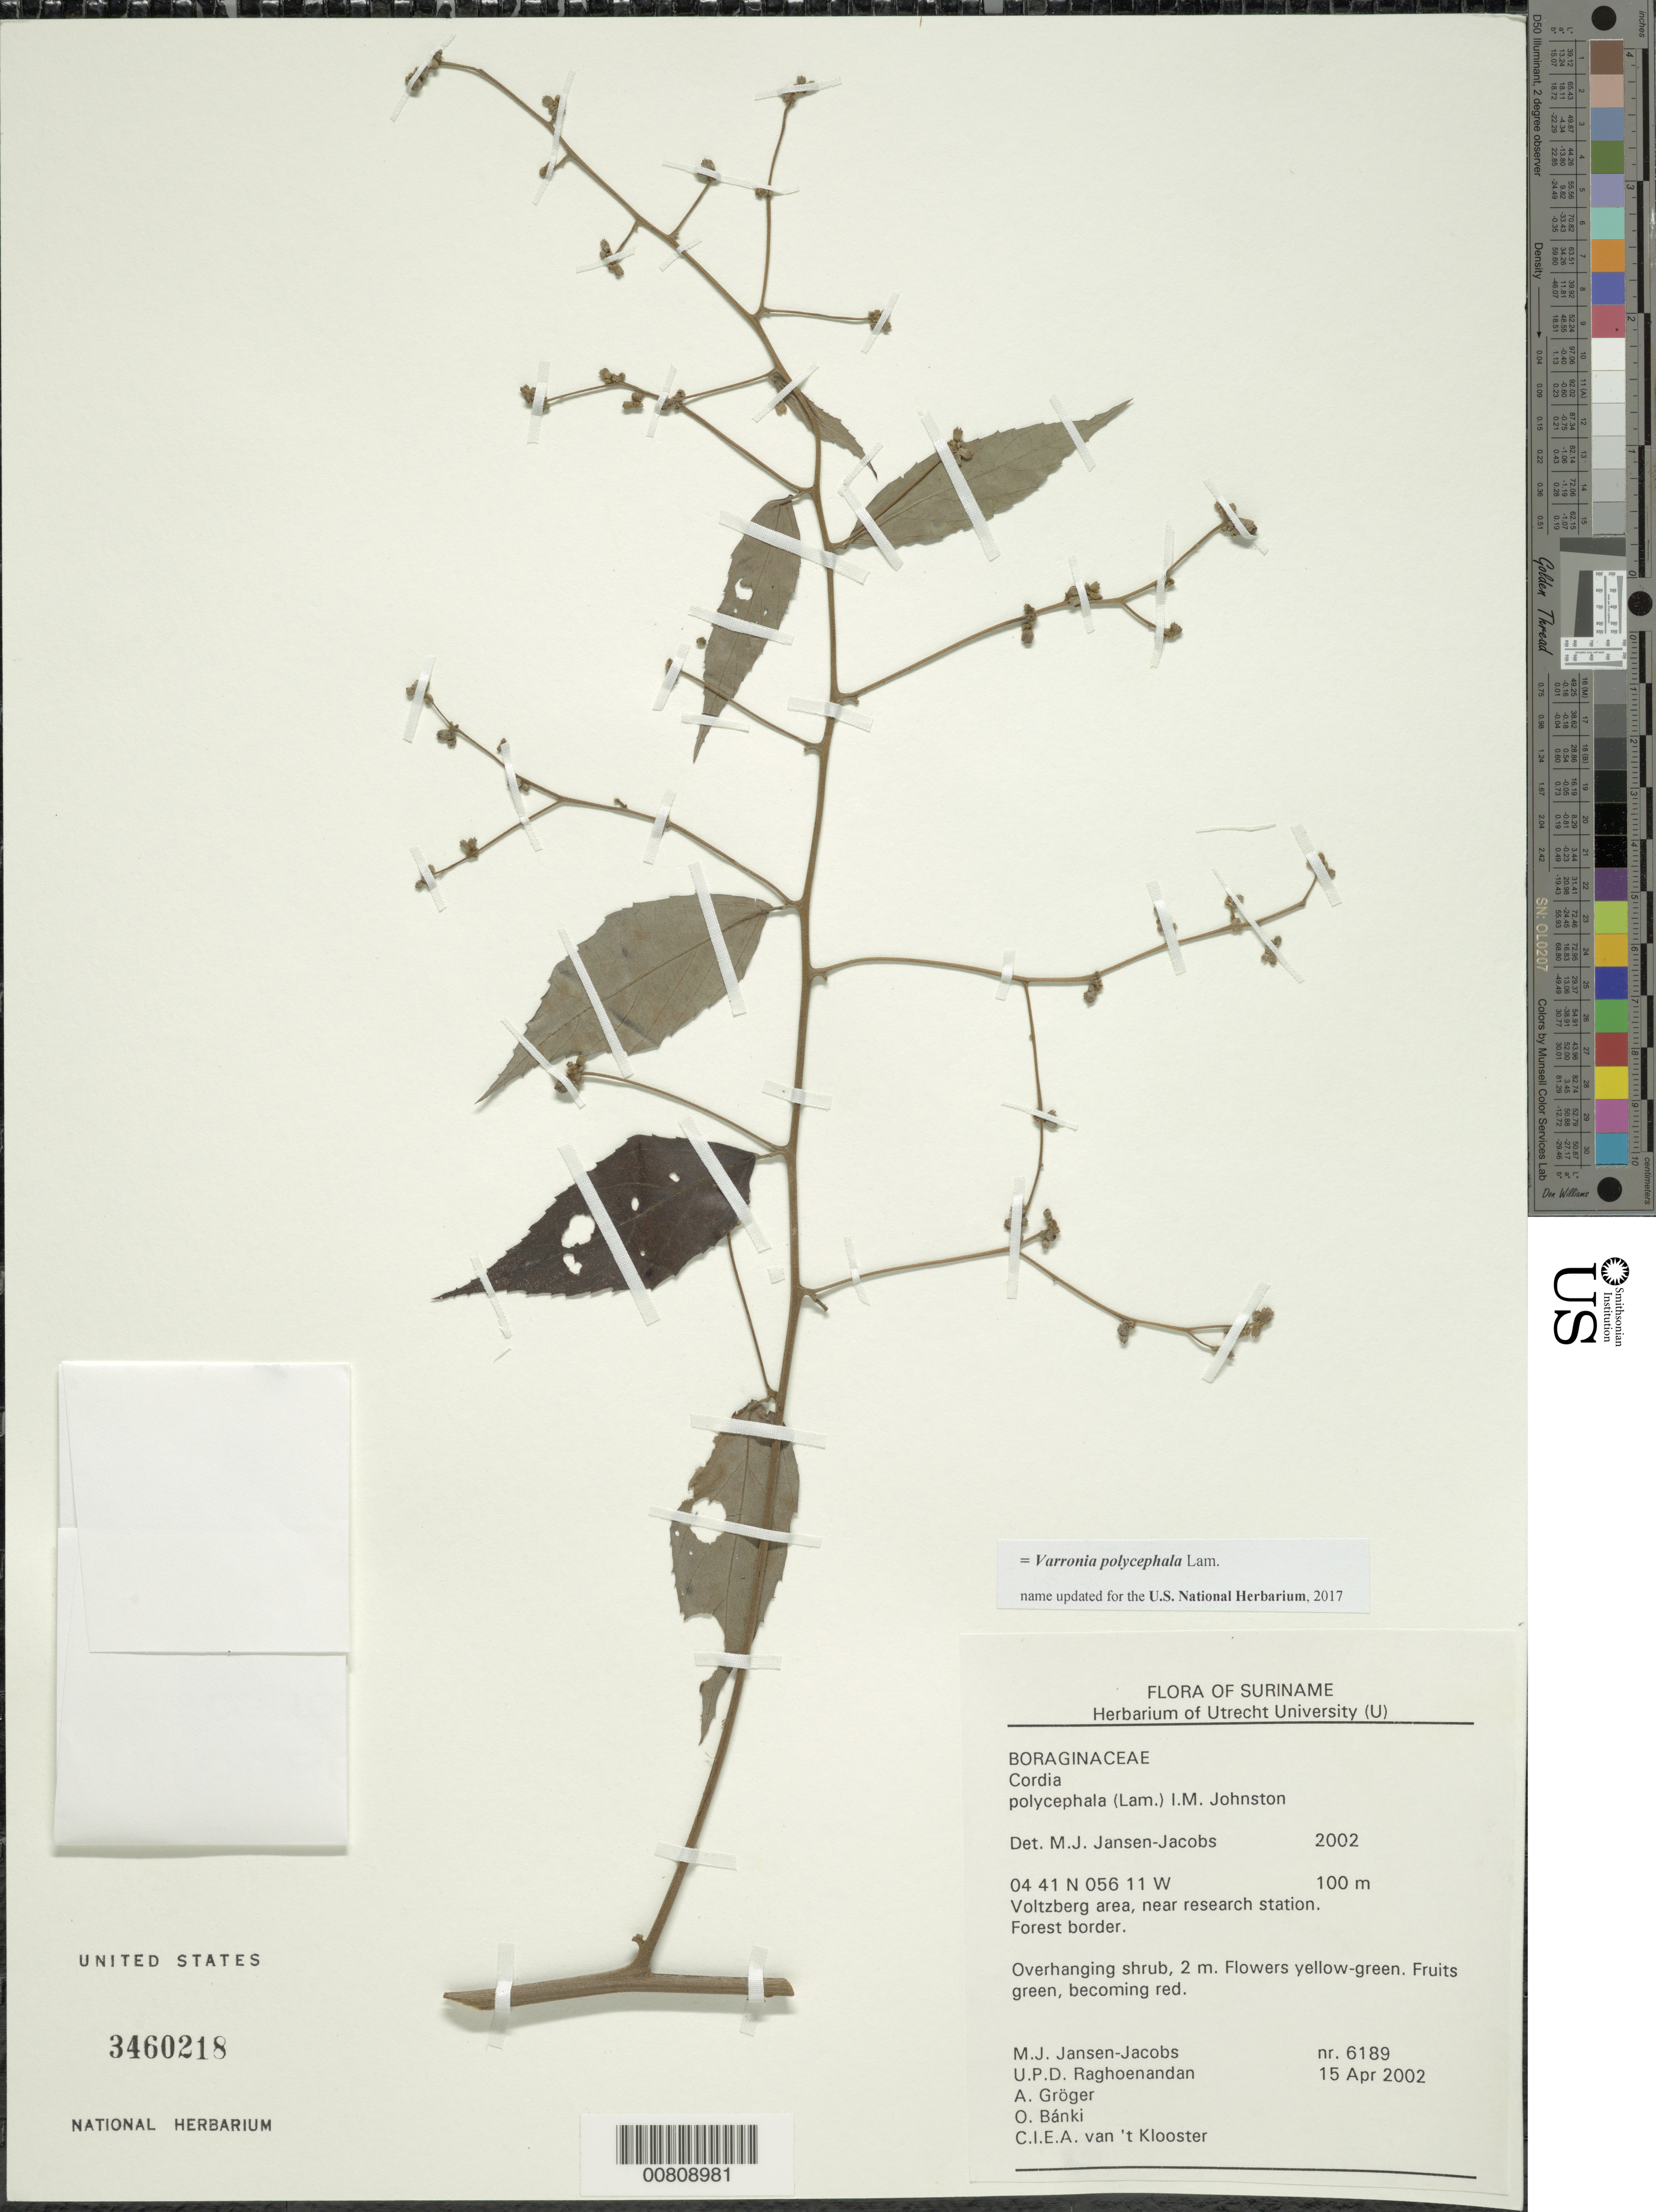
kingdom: Plantae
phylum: Tracheophyta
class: Magnoliopsida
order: Boraginales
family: Cordiaceae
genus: Varronia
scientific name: Varronia polycephala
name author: Lam.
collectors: M. J. Jansen-Jacobs, U. Raghoenandan, A. Gröger, O. Bánki & C. van 't Klooster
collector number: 6189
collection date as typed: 15-Apr-02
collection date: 2002-04-15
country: Suriname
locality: Voltzberg area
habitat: Forest border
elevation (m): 100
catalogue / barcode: US 3460218